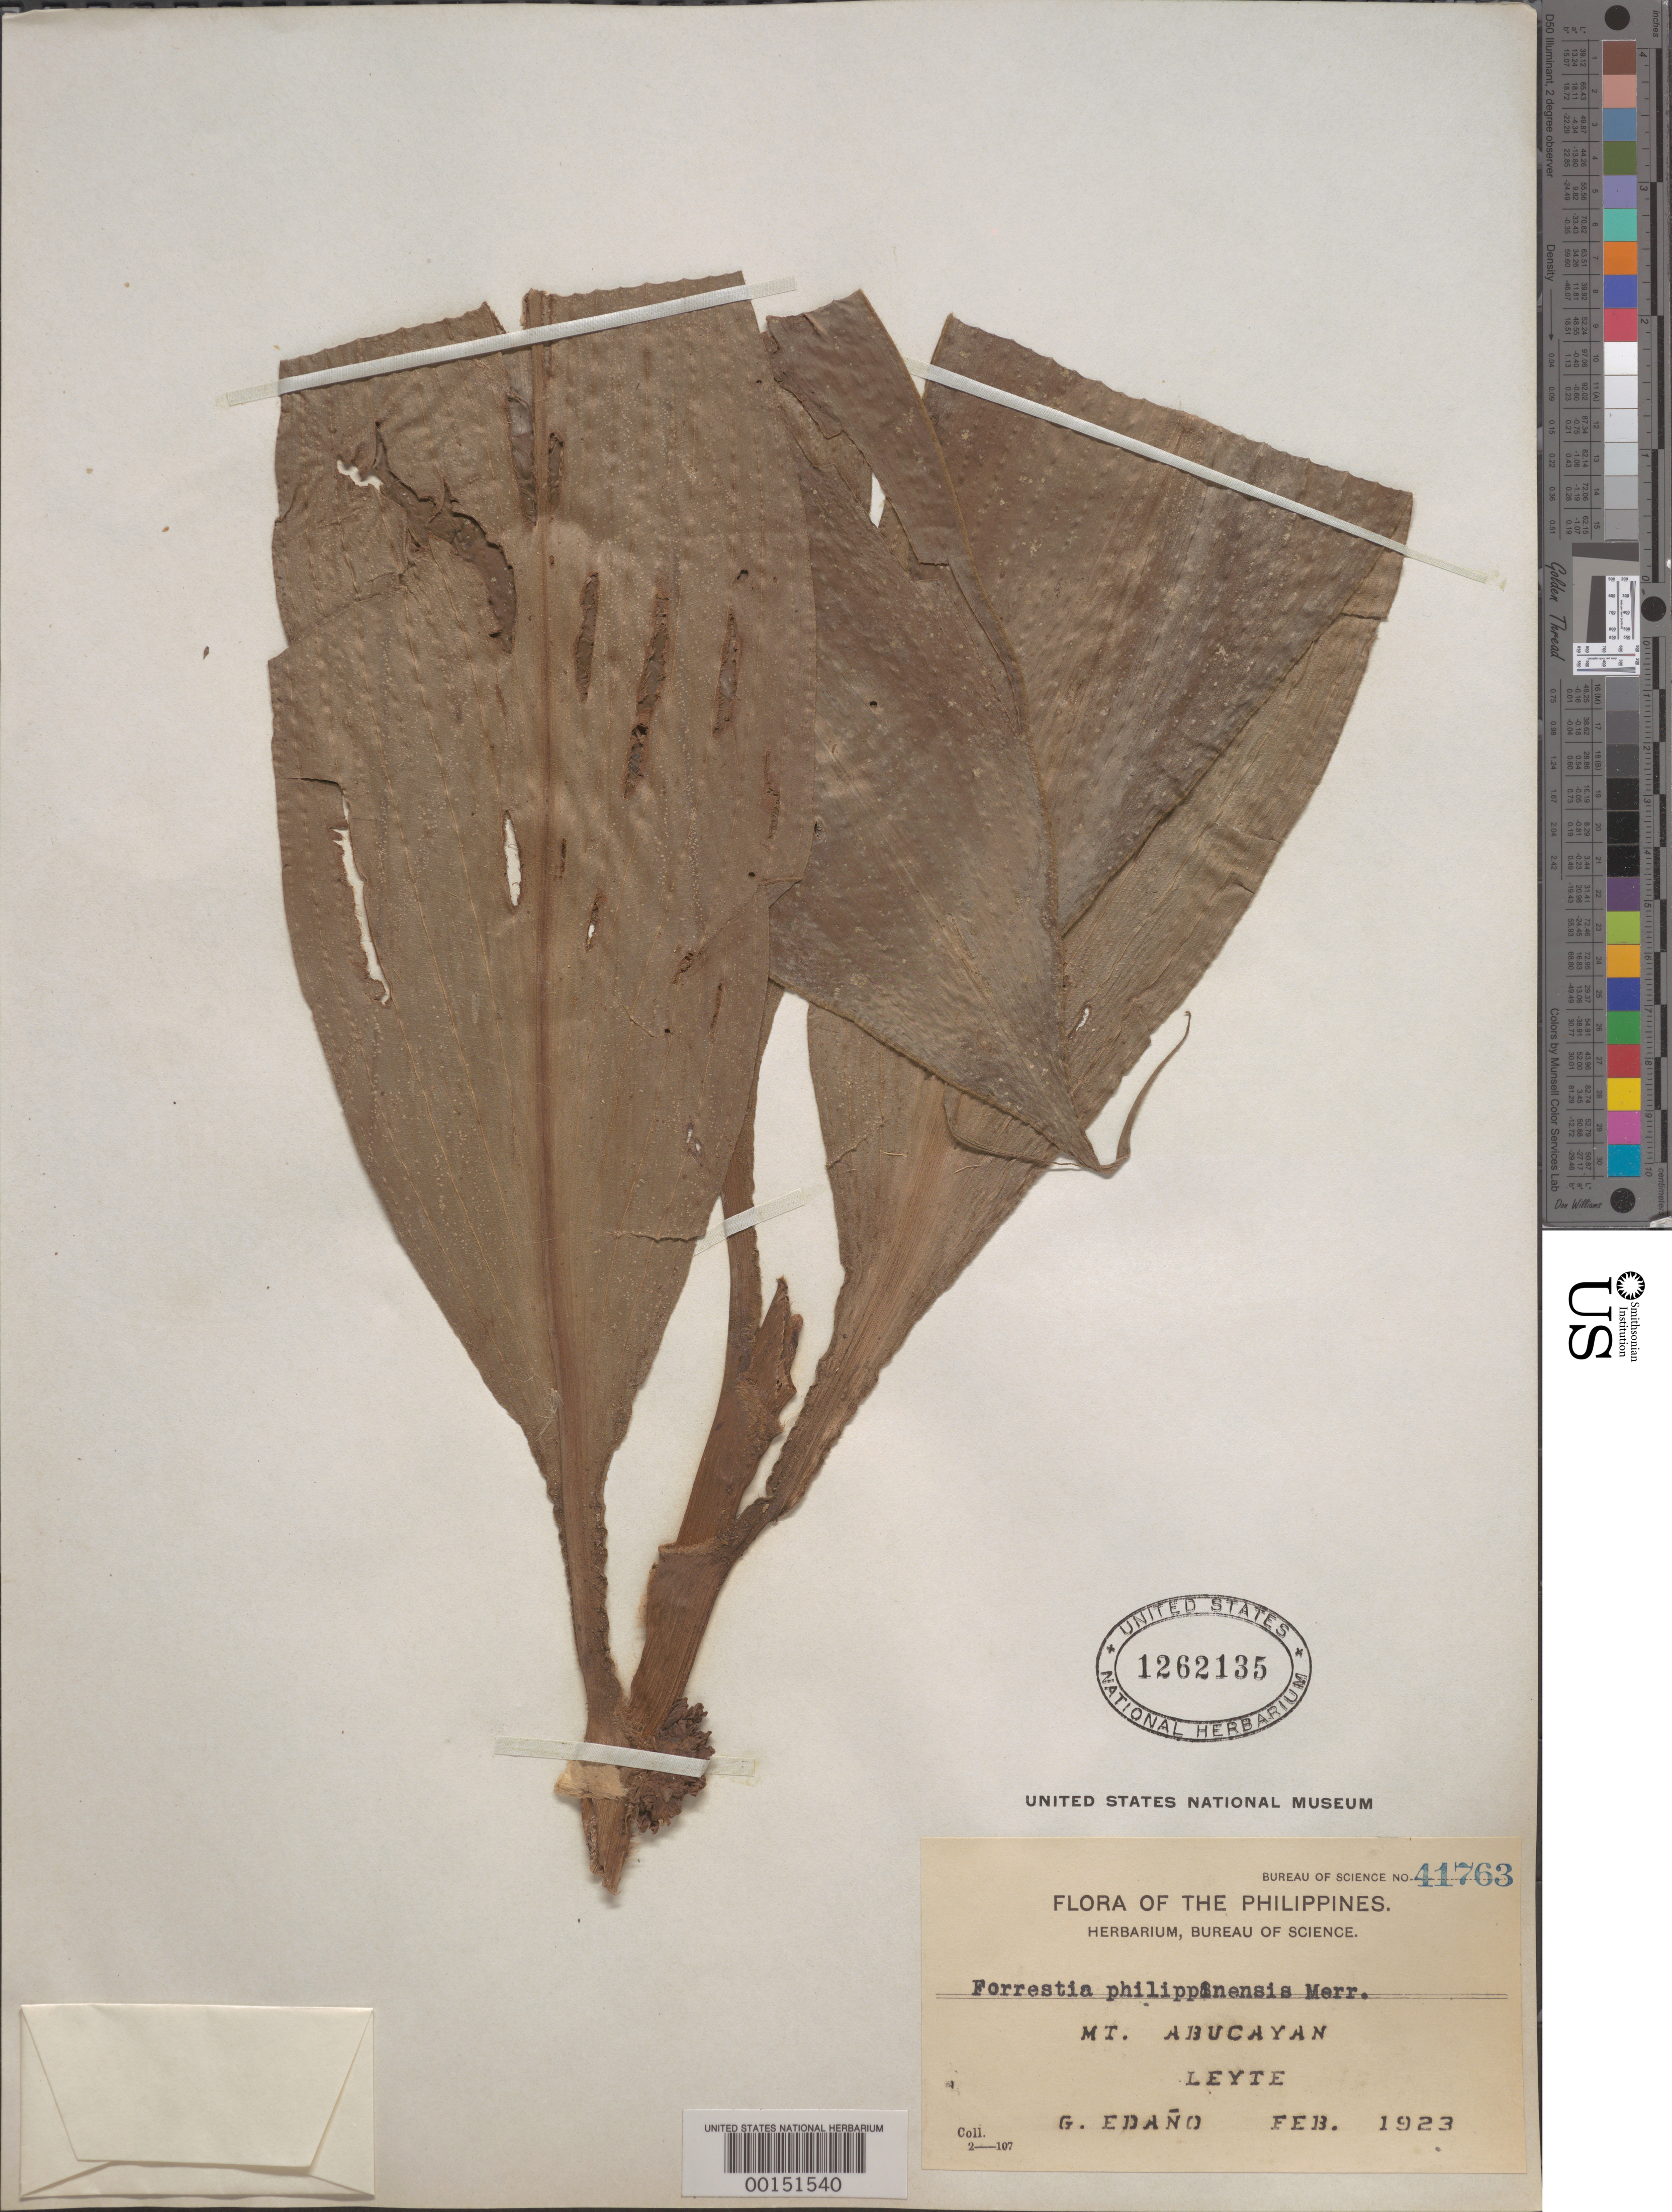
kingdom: Plantae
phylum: Tracheophyta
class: Liliopsida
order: Commelinales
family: Commelinaceae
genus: Amischotolype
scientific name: Amischotolype hispida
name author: (A. Rich.) D.Y. Hong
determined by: Strong, Mark T., (BOT), Smithsonian Institution - National Museum of Natural History (UNITED STATES)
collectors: G. E. Edaño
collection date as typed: Feb 1923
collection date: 1923-02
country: Philippines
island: Leyte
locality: Mt. abucayan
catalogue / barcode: US 1262135